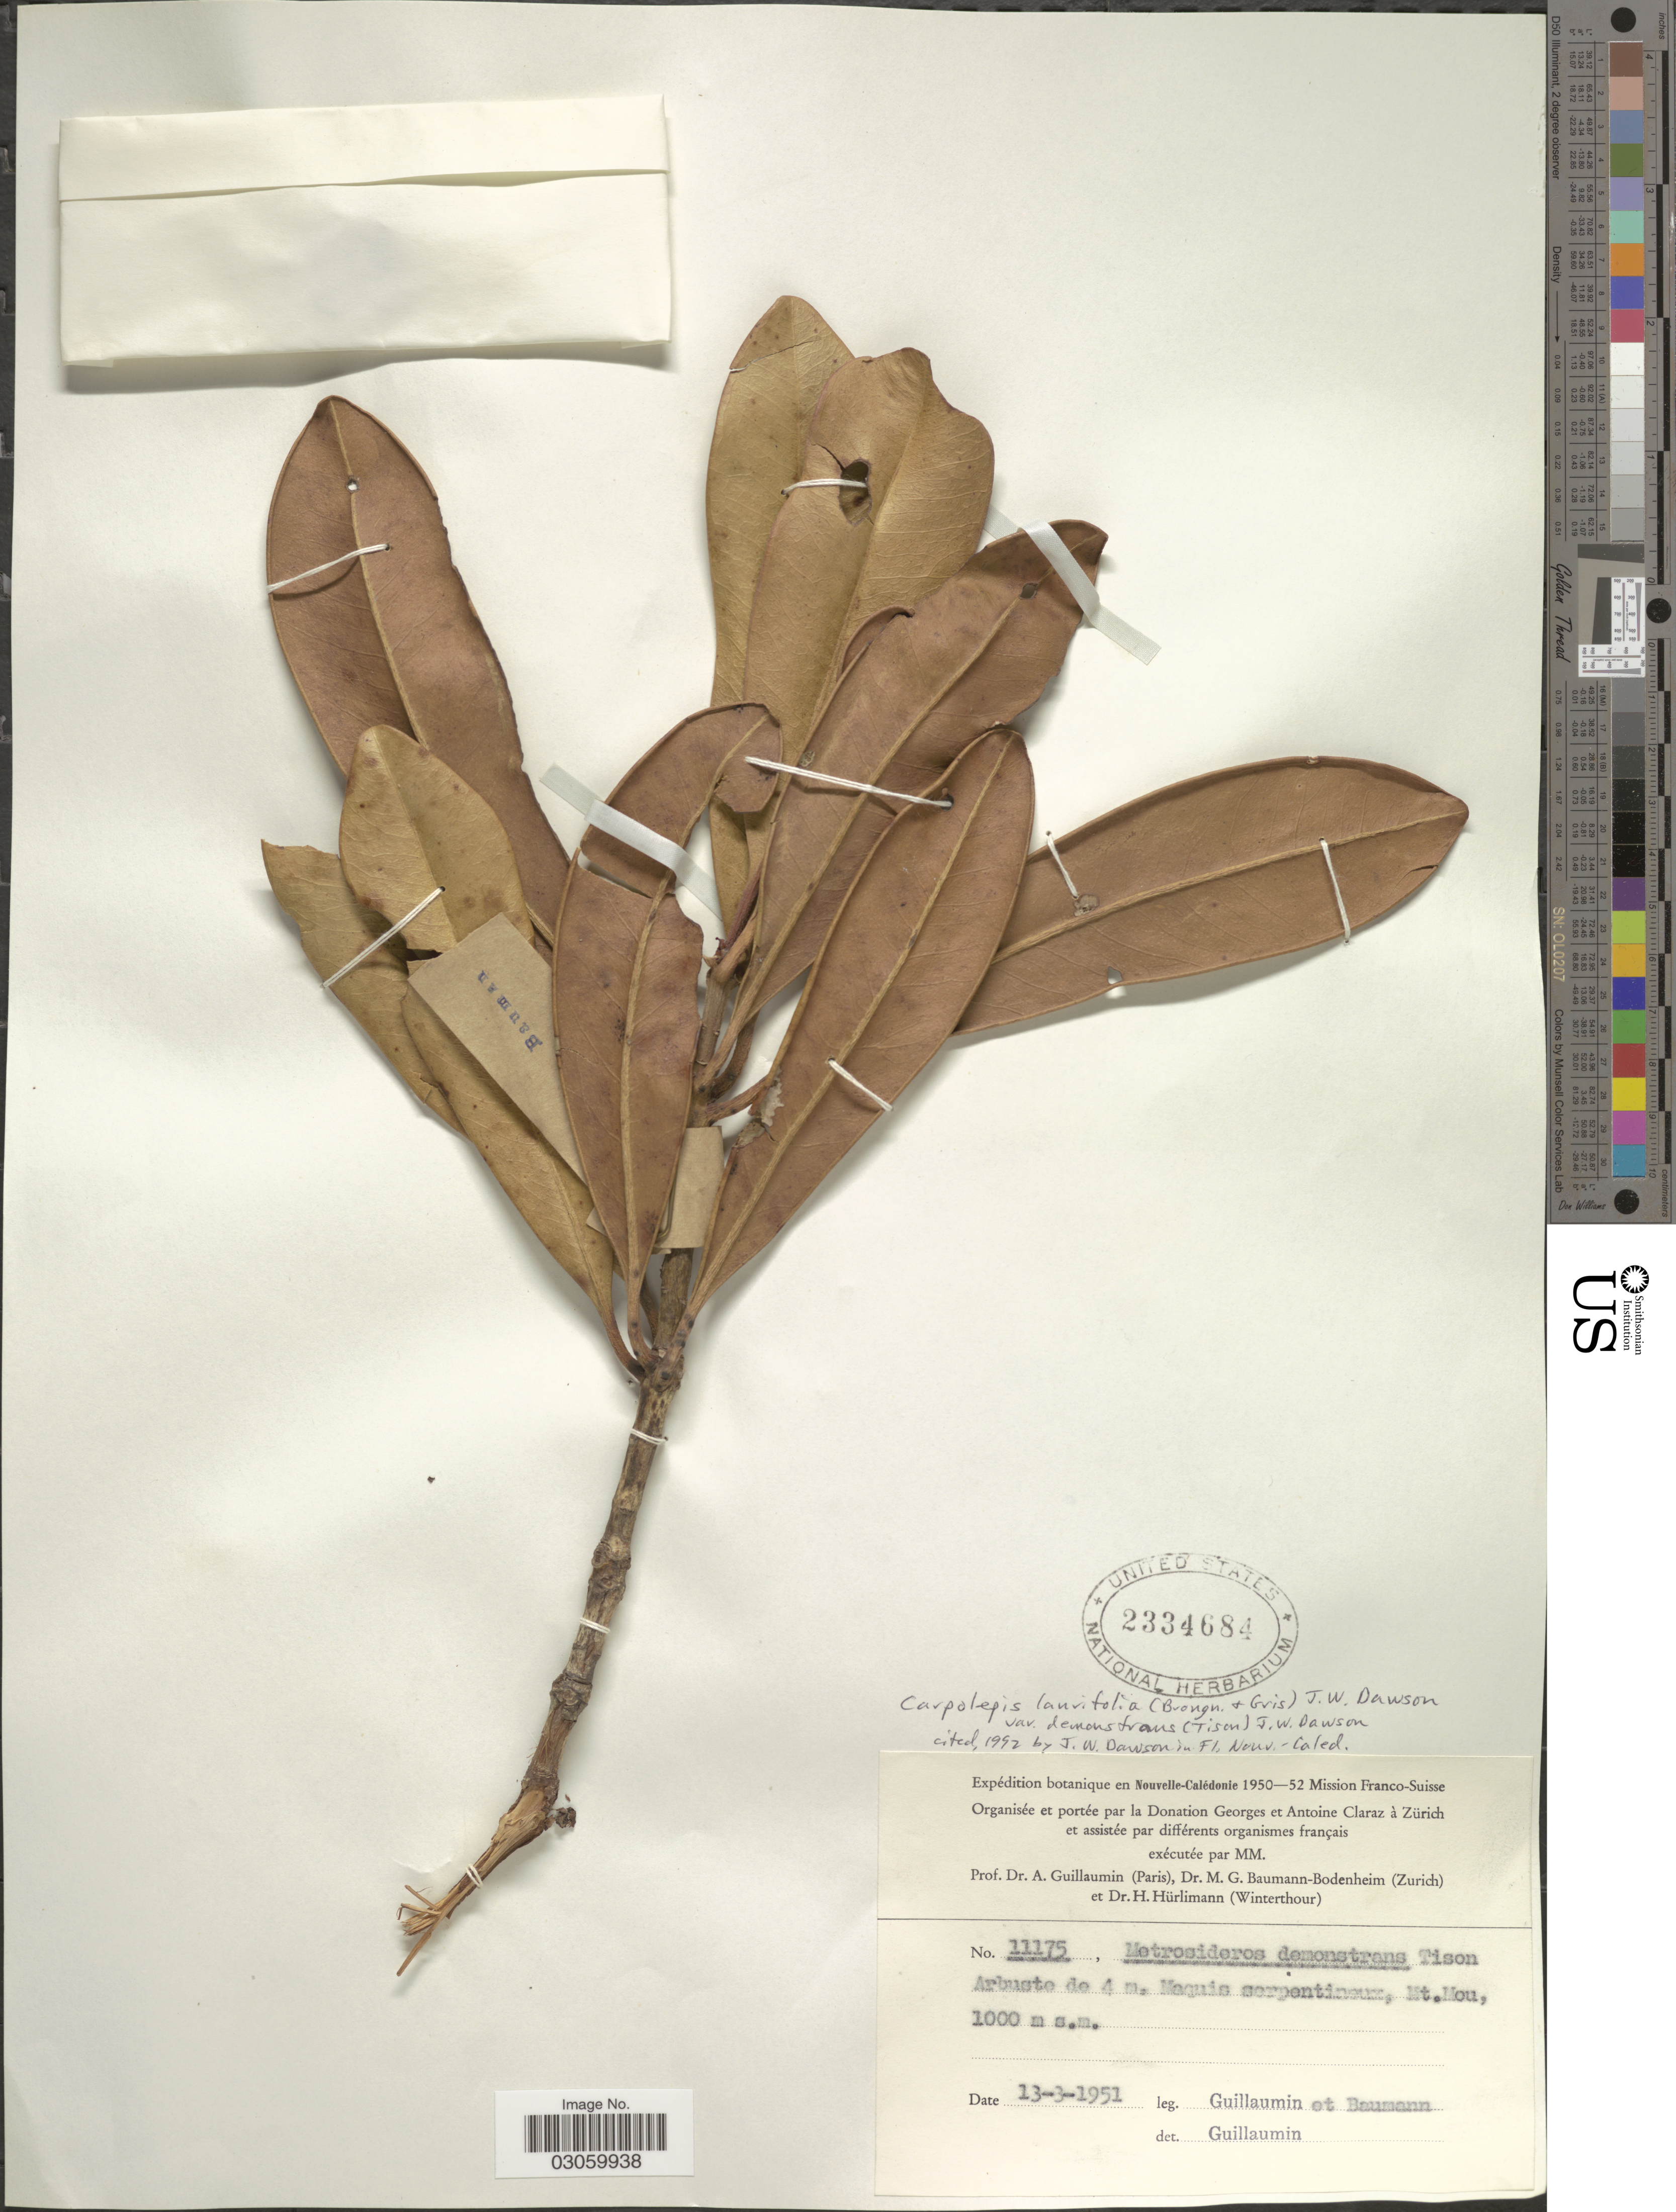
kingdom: Plantae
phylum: Tracheophyta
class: Magnoliopsida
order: Myrtales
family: Myrtaceae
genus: Metrosideros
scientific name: Metrosideros laurifolia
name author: Brongn. & Gris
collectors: A. Guillaumin & M. G. Baumann-Bodenheim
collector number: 11175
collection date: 1951-03-13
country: New Caledonia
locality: Mt. Mou.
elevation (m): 1000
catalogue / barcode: US 2334684